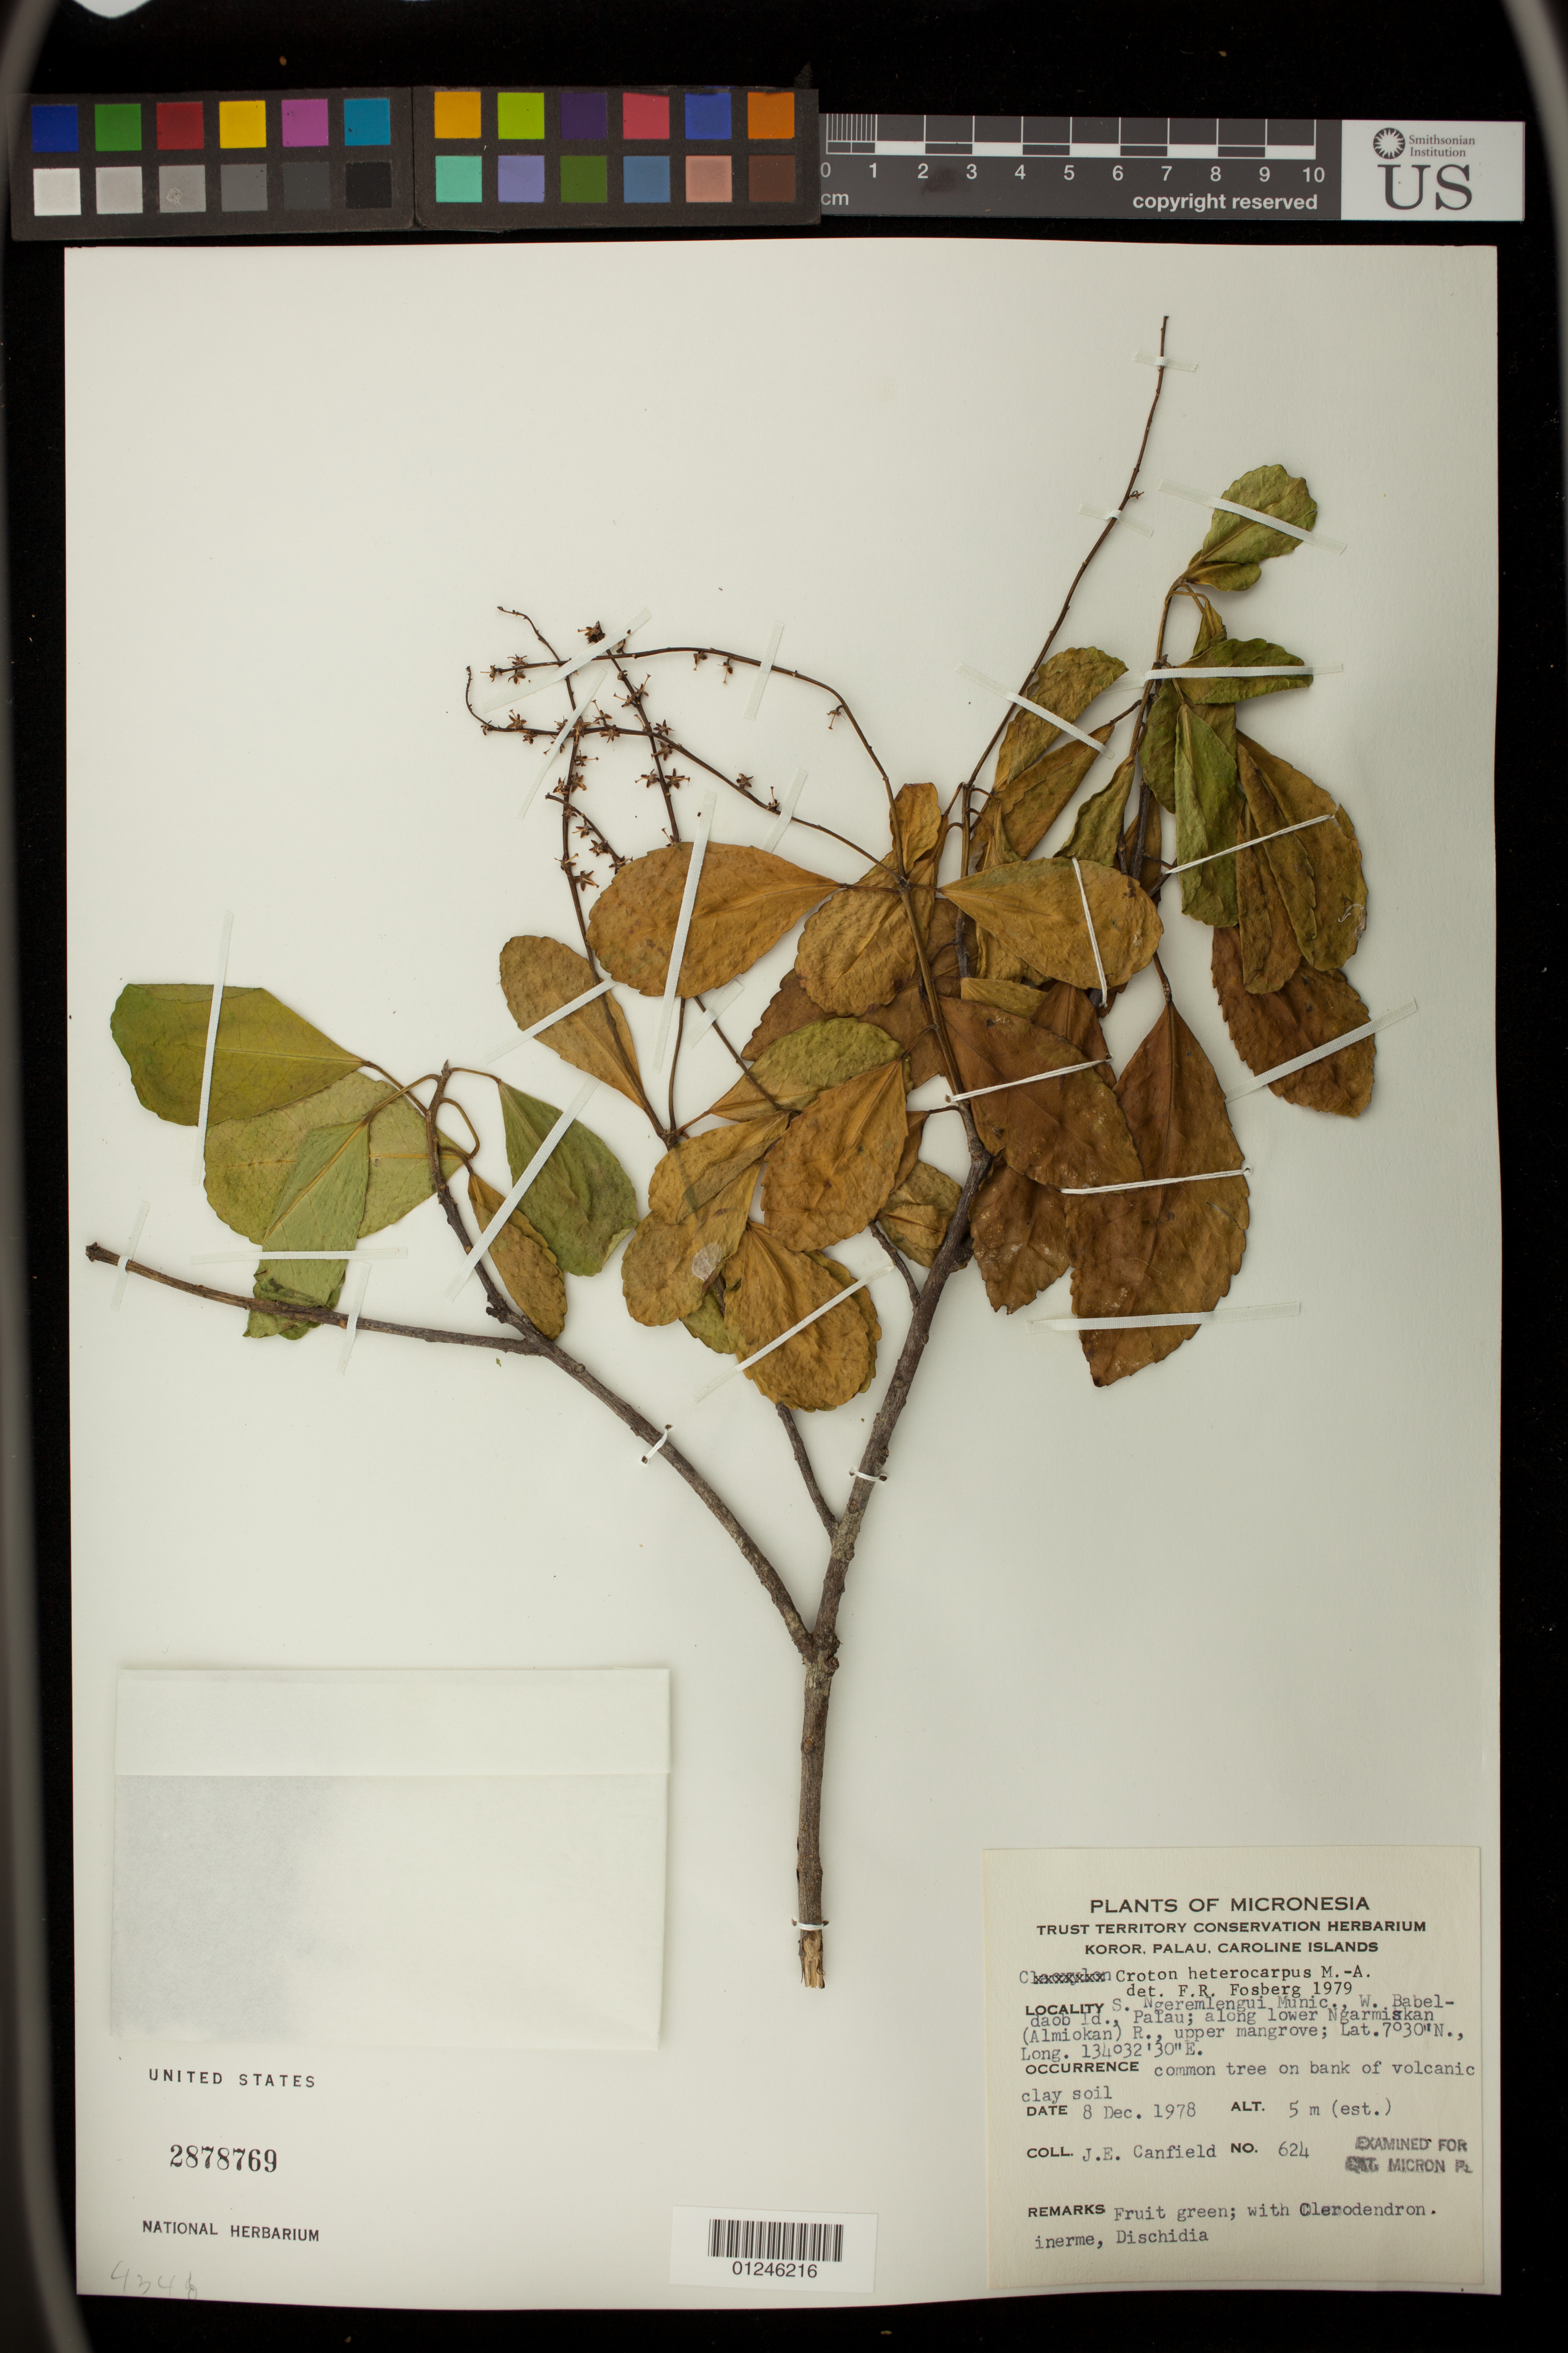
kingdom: Plantae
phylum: Tracheophyta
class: Magnoliopsida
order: Malpighiales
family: Euphorbiaceae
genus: Croton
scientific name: Croton heterocarpus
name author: Müll. Arg.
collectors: J. E. Canfield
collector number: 624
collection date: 1978-12-08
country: Palau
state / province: Ngeremlengui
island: Babeldaob [Babelthuap]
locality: S. Ngeremlengui Munic., W. Babeldaob ld., Palau; along lower Ngarmiskan (Almiokan) R.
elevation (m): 5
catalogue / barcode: US 2878769